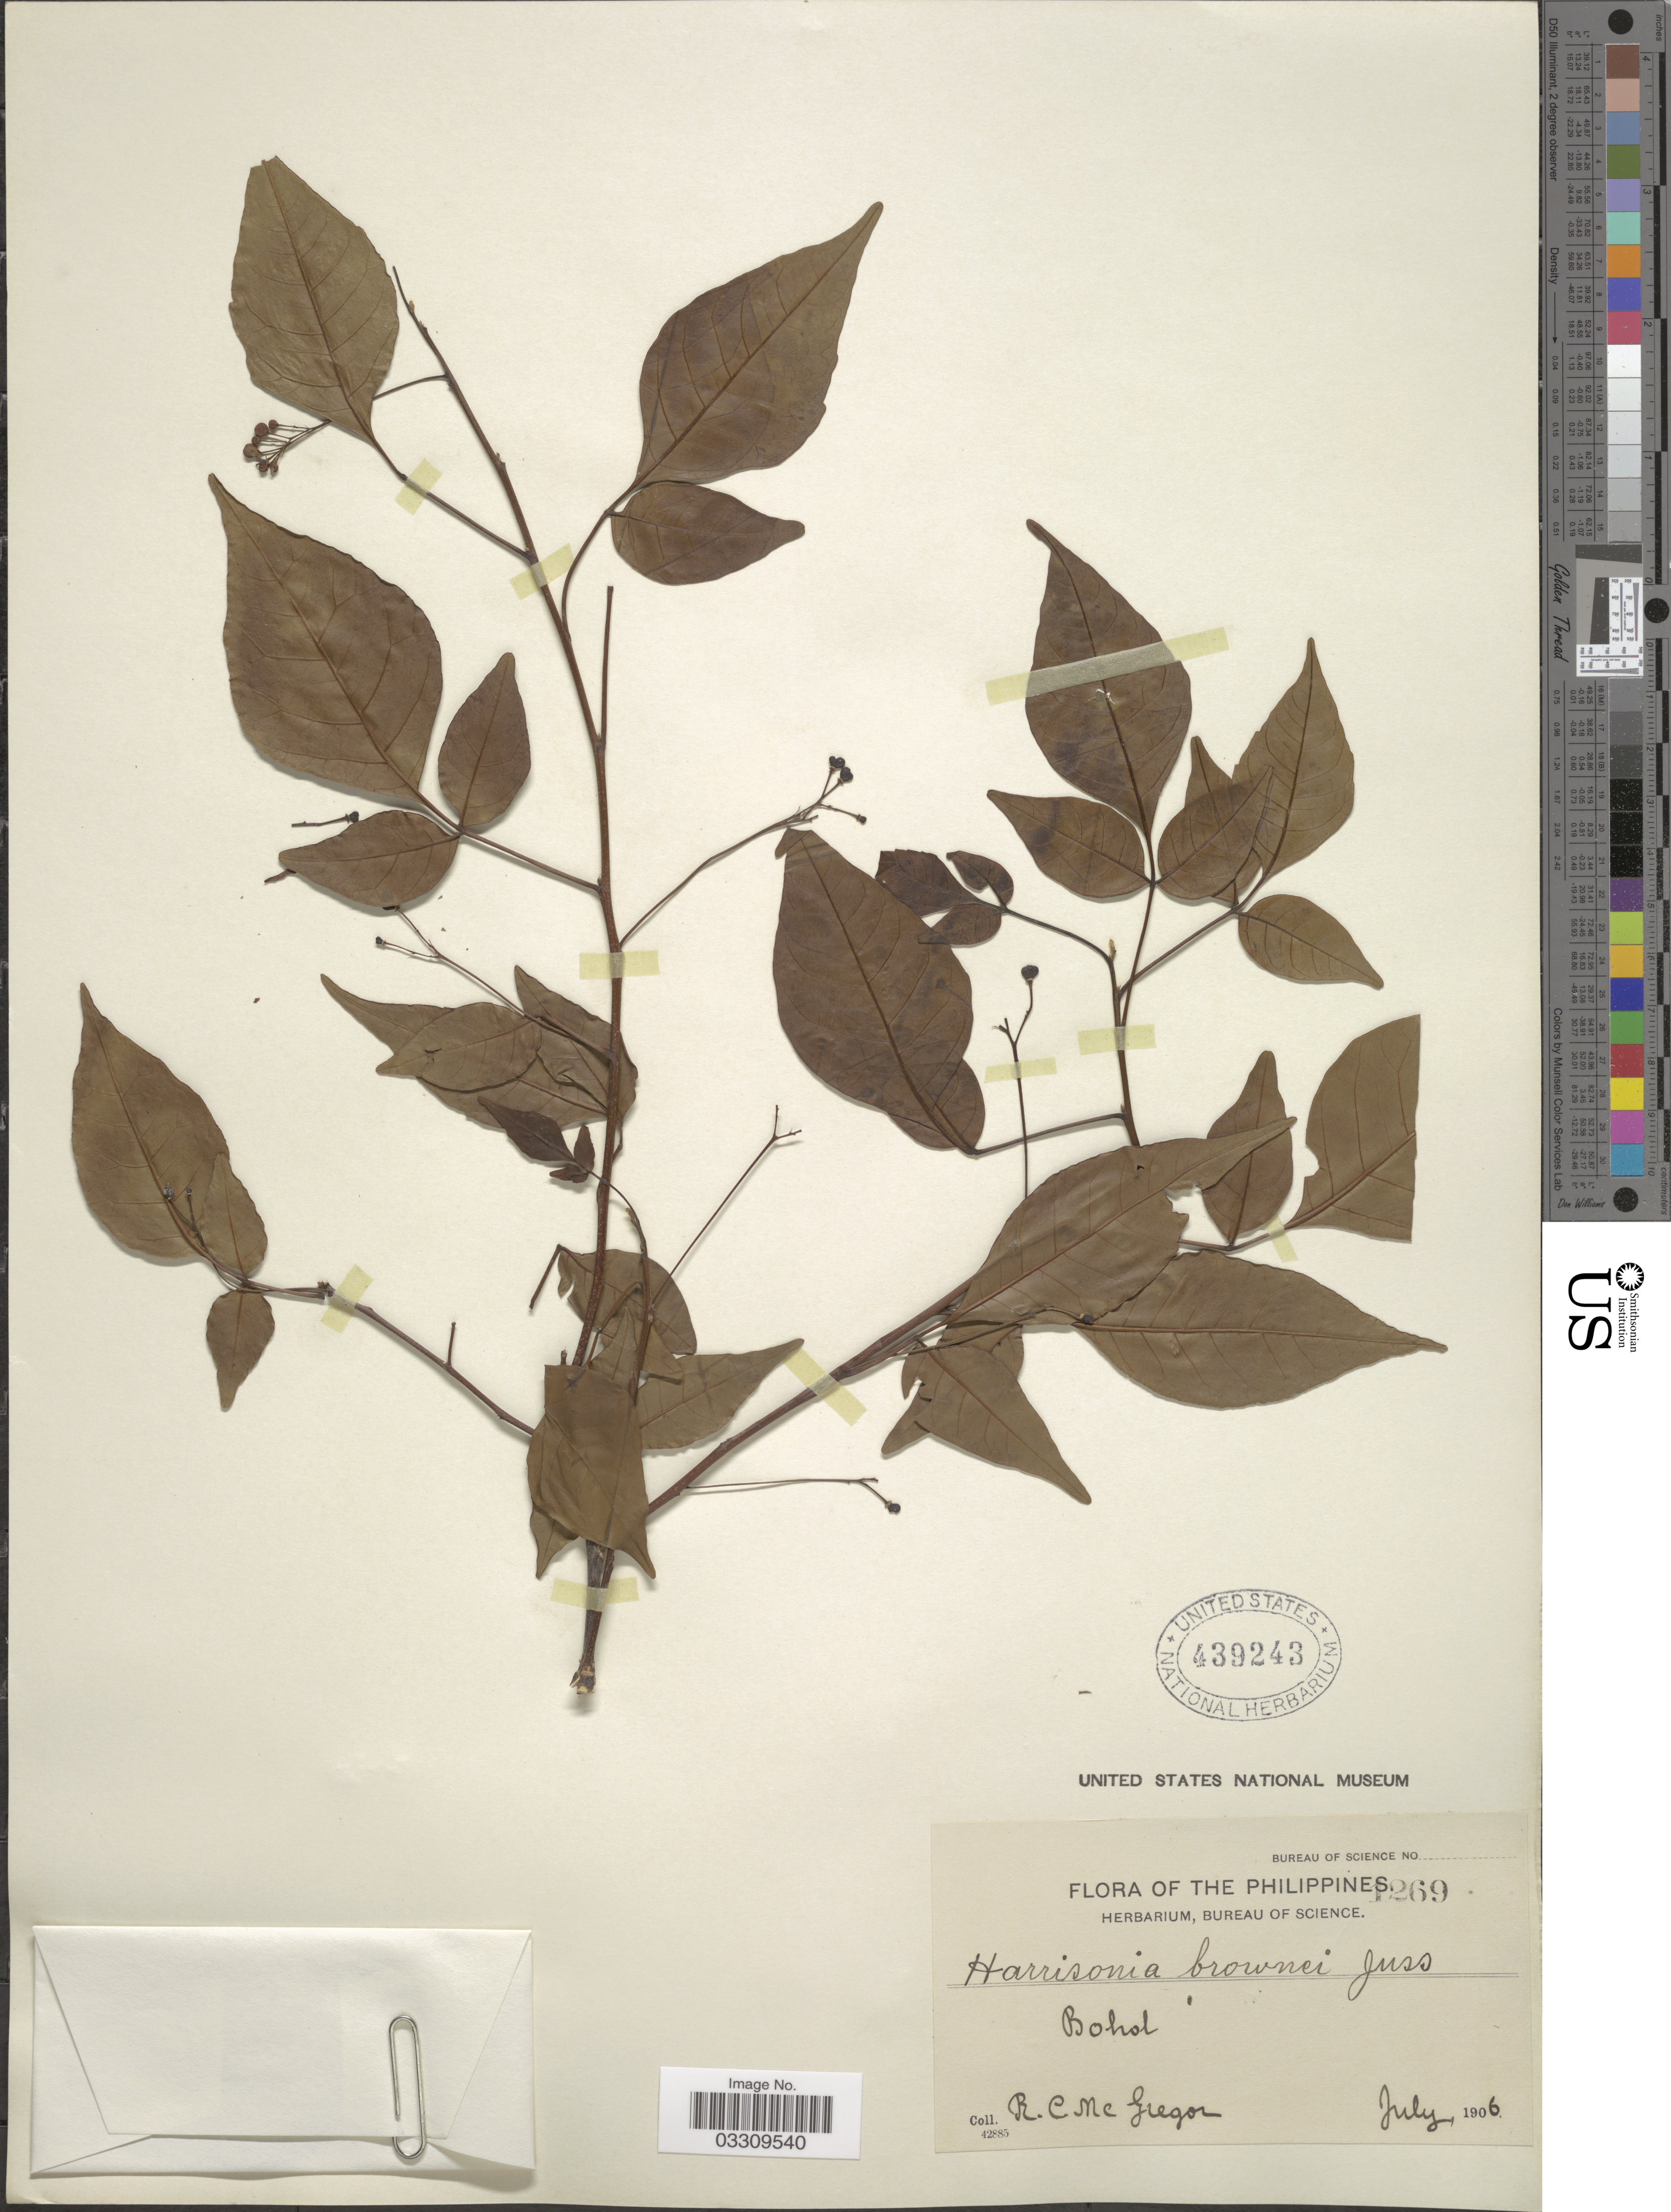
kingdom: Plantae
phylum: Tracheophyta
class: Magnoliopsida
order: Sapindales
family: Rutaceae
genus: Harrisonia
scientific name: Harrisonia brownii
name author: A. Juss.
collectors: R. C. McGregor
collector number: Bureau of Science 1269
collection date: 1906-07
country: Philippines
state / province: Central Visayas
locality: Bohol.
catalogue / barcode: US 439243